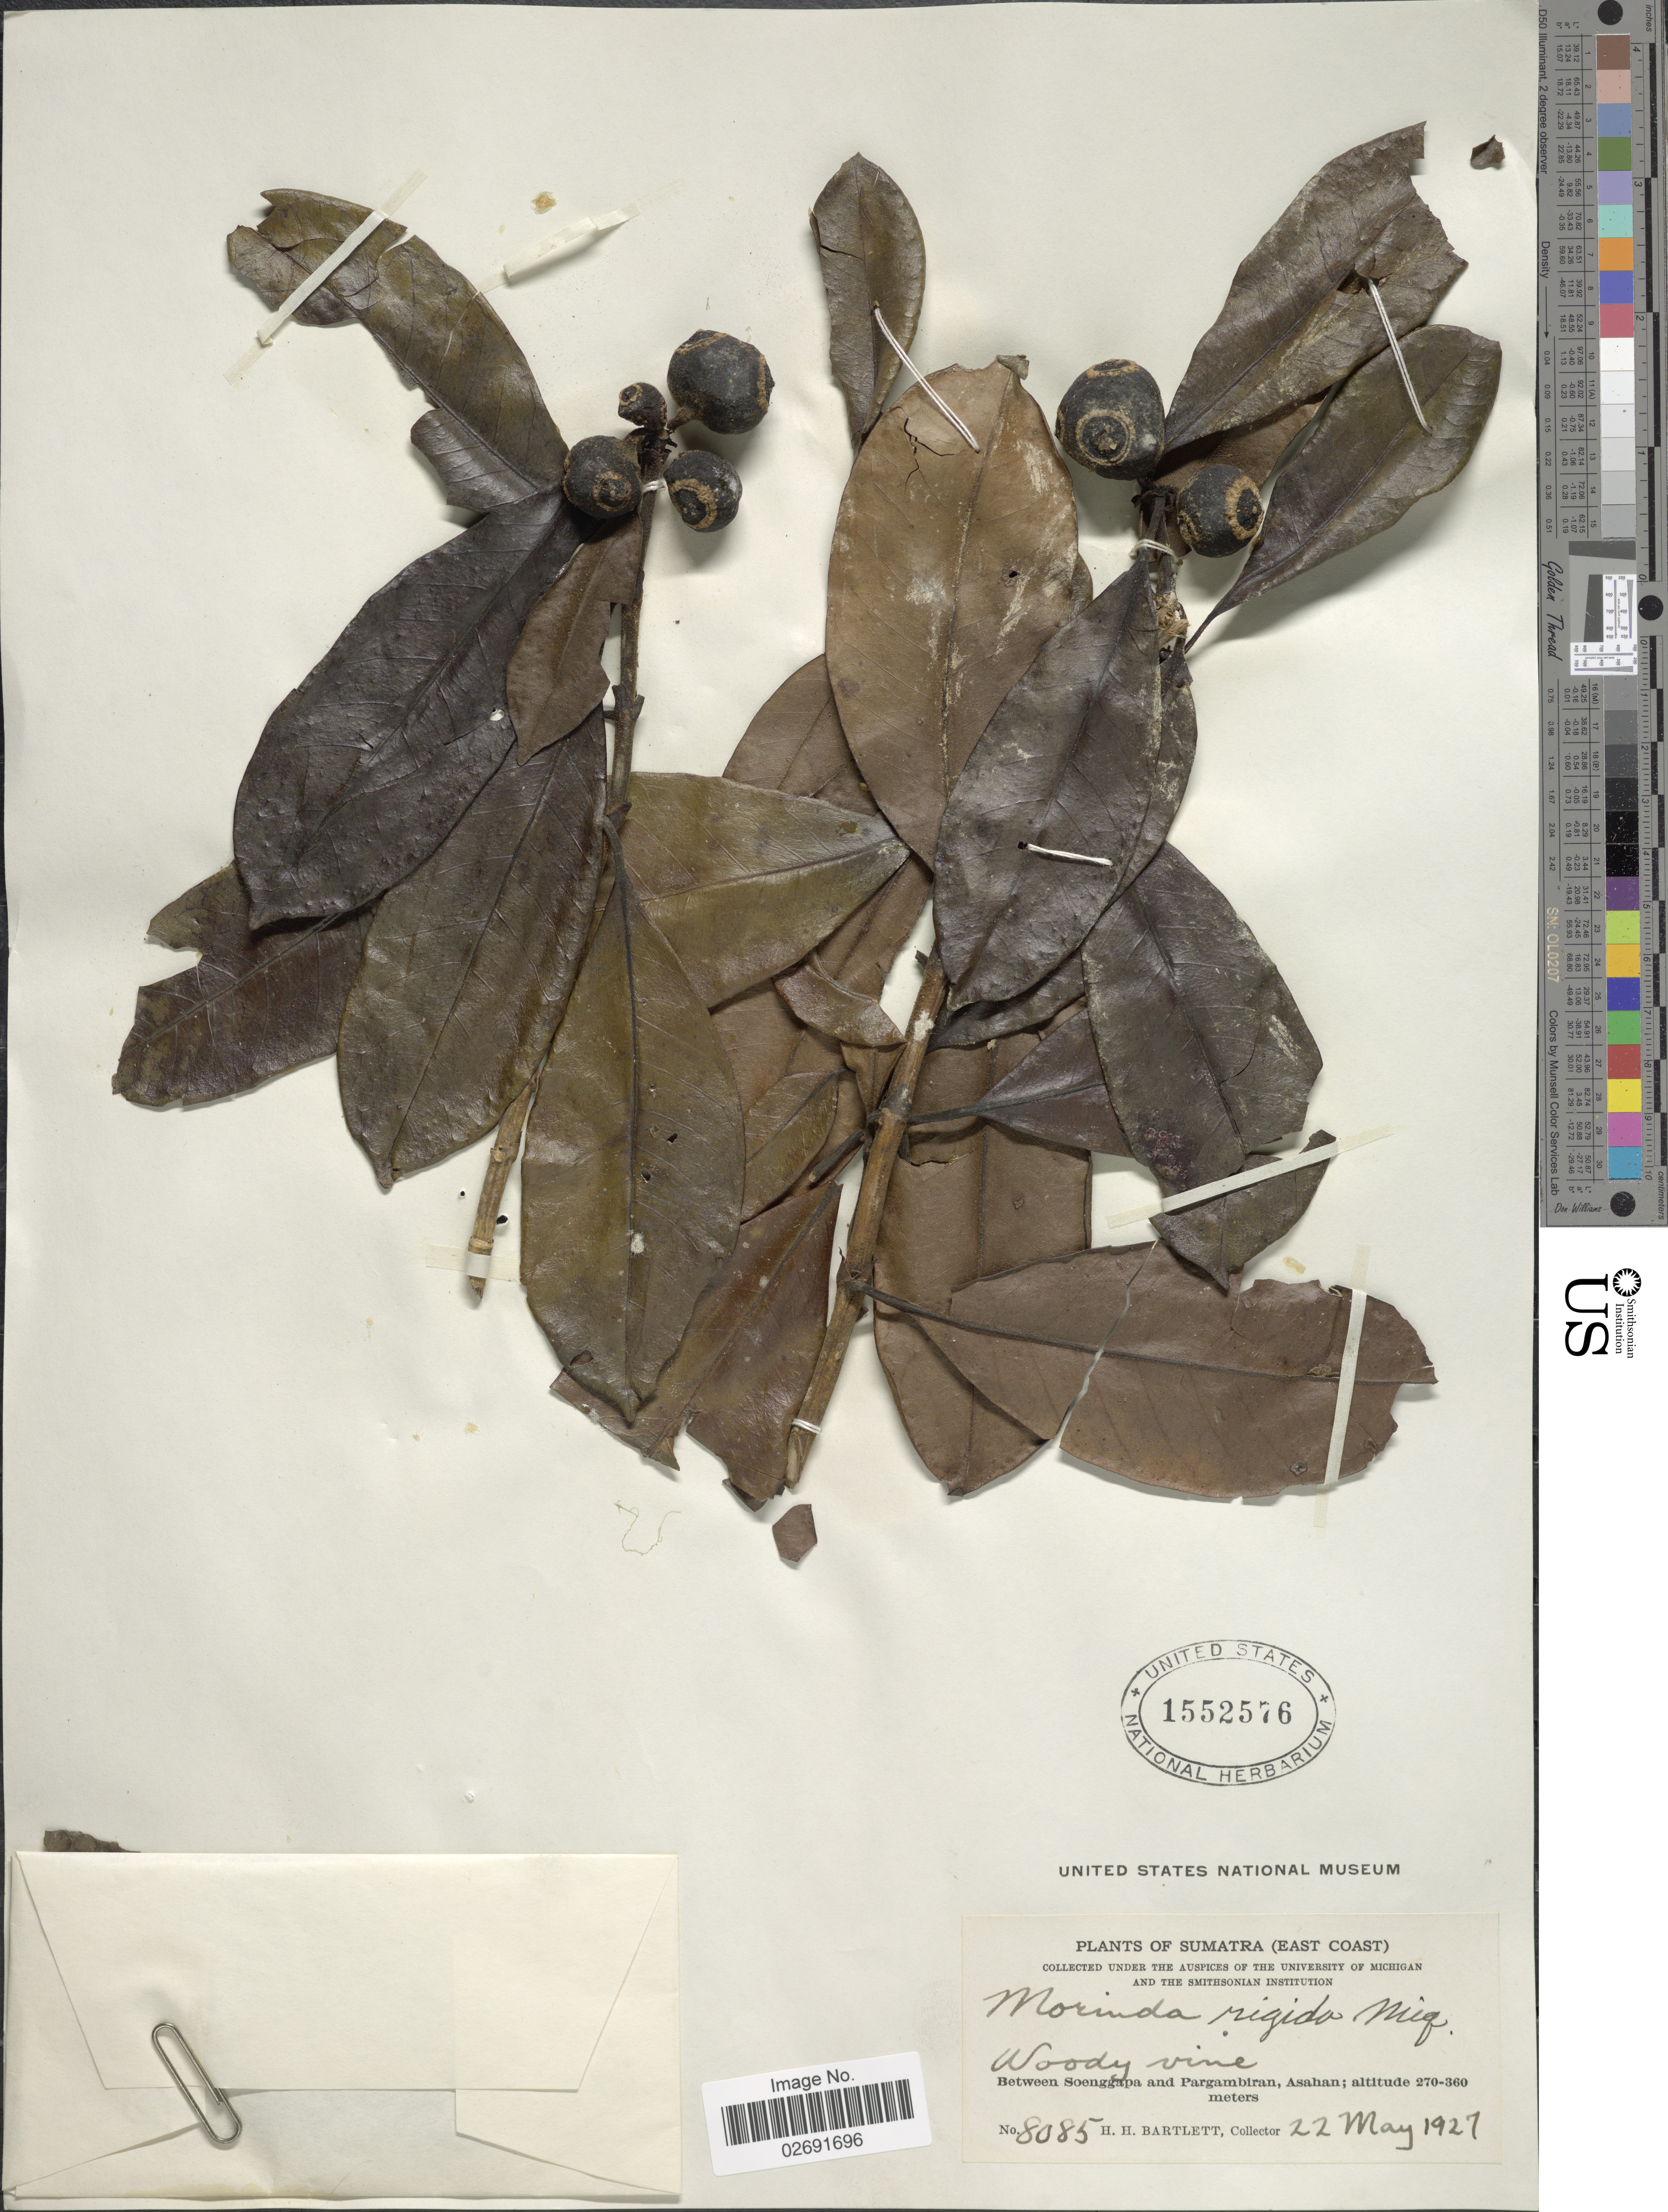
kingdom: Plantae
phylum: Tracheophyta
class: Magnoliopsida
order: Gentianales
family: Rubiaceae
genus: Gynochthodes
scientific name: Gynochthodes rigida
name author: (Miq.) Razafim. & B. Bremer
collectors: H. H. Bartlett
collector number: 8085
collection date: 1927-05-22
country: Indonesia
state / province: Sumatra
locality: East Coast. Between Soenggapa and Pargambiran, Asahan.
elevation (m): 270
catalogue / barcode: US 1552576